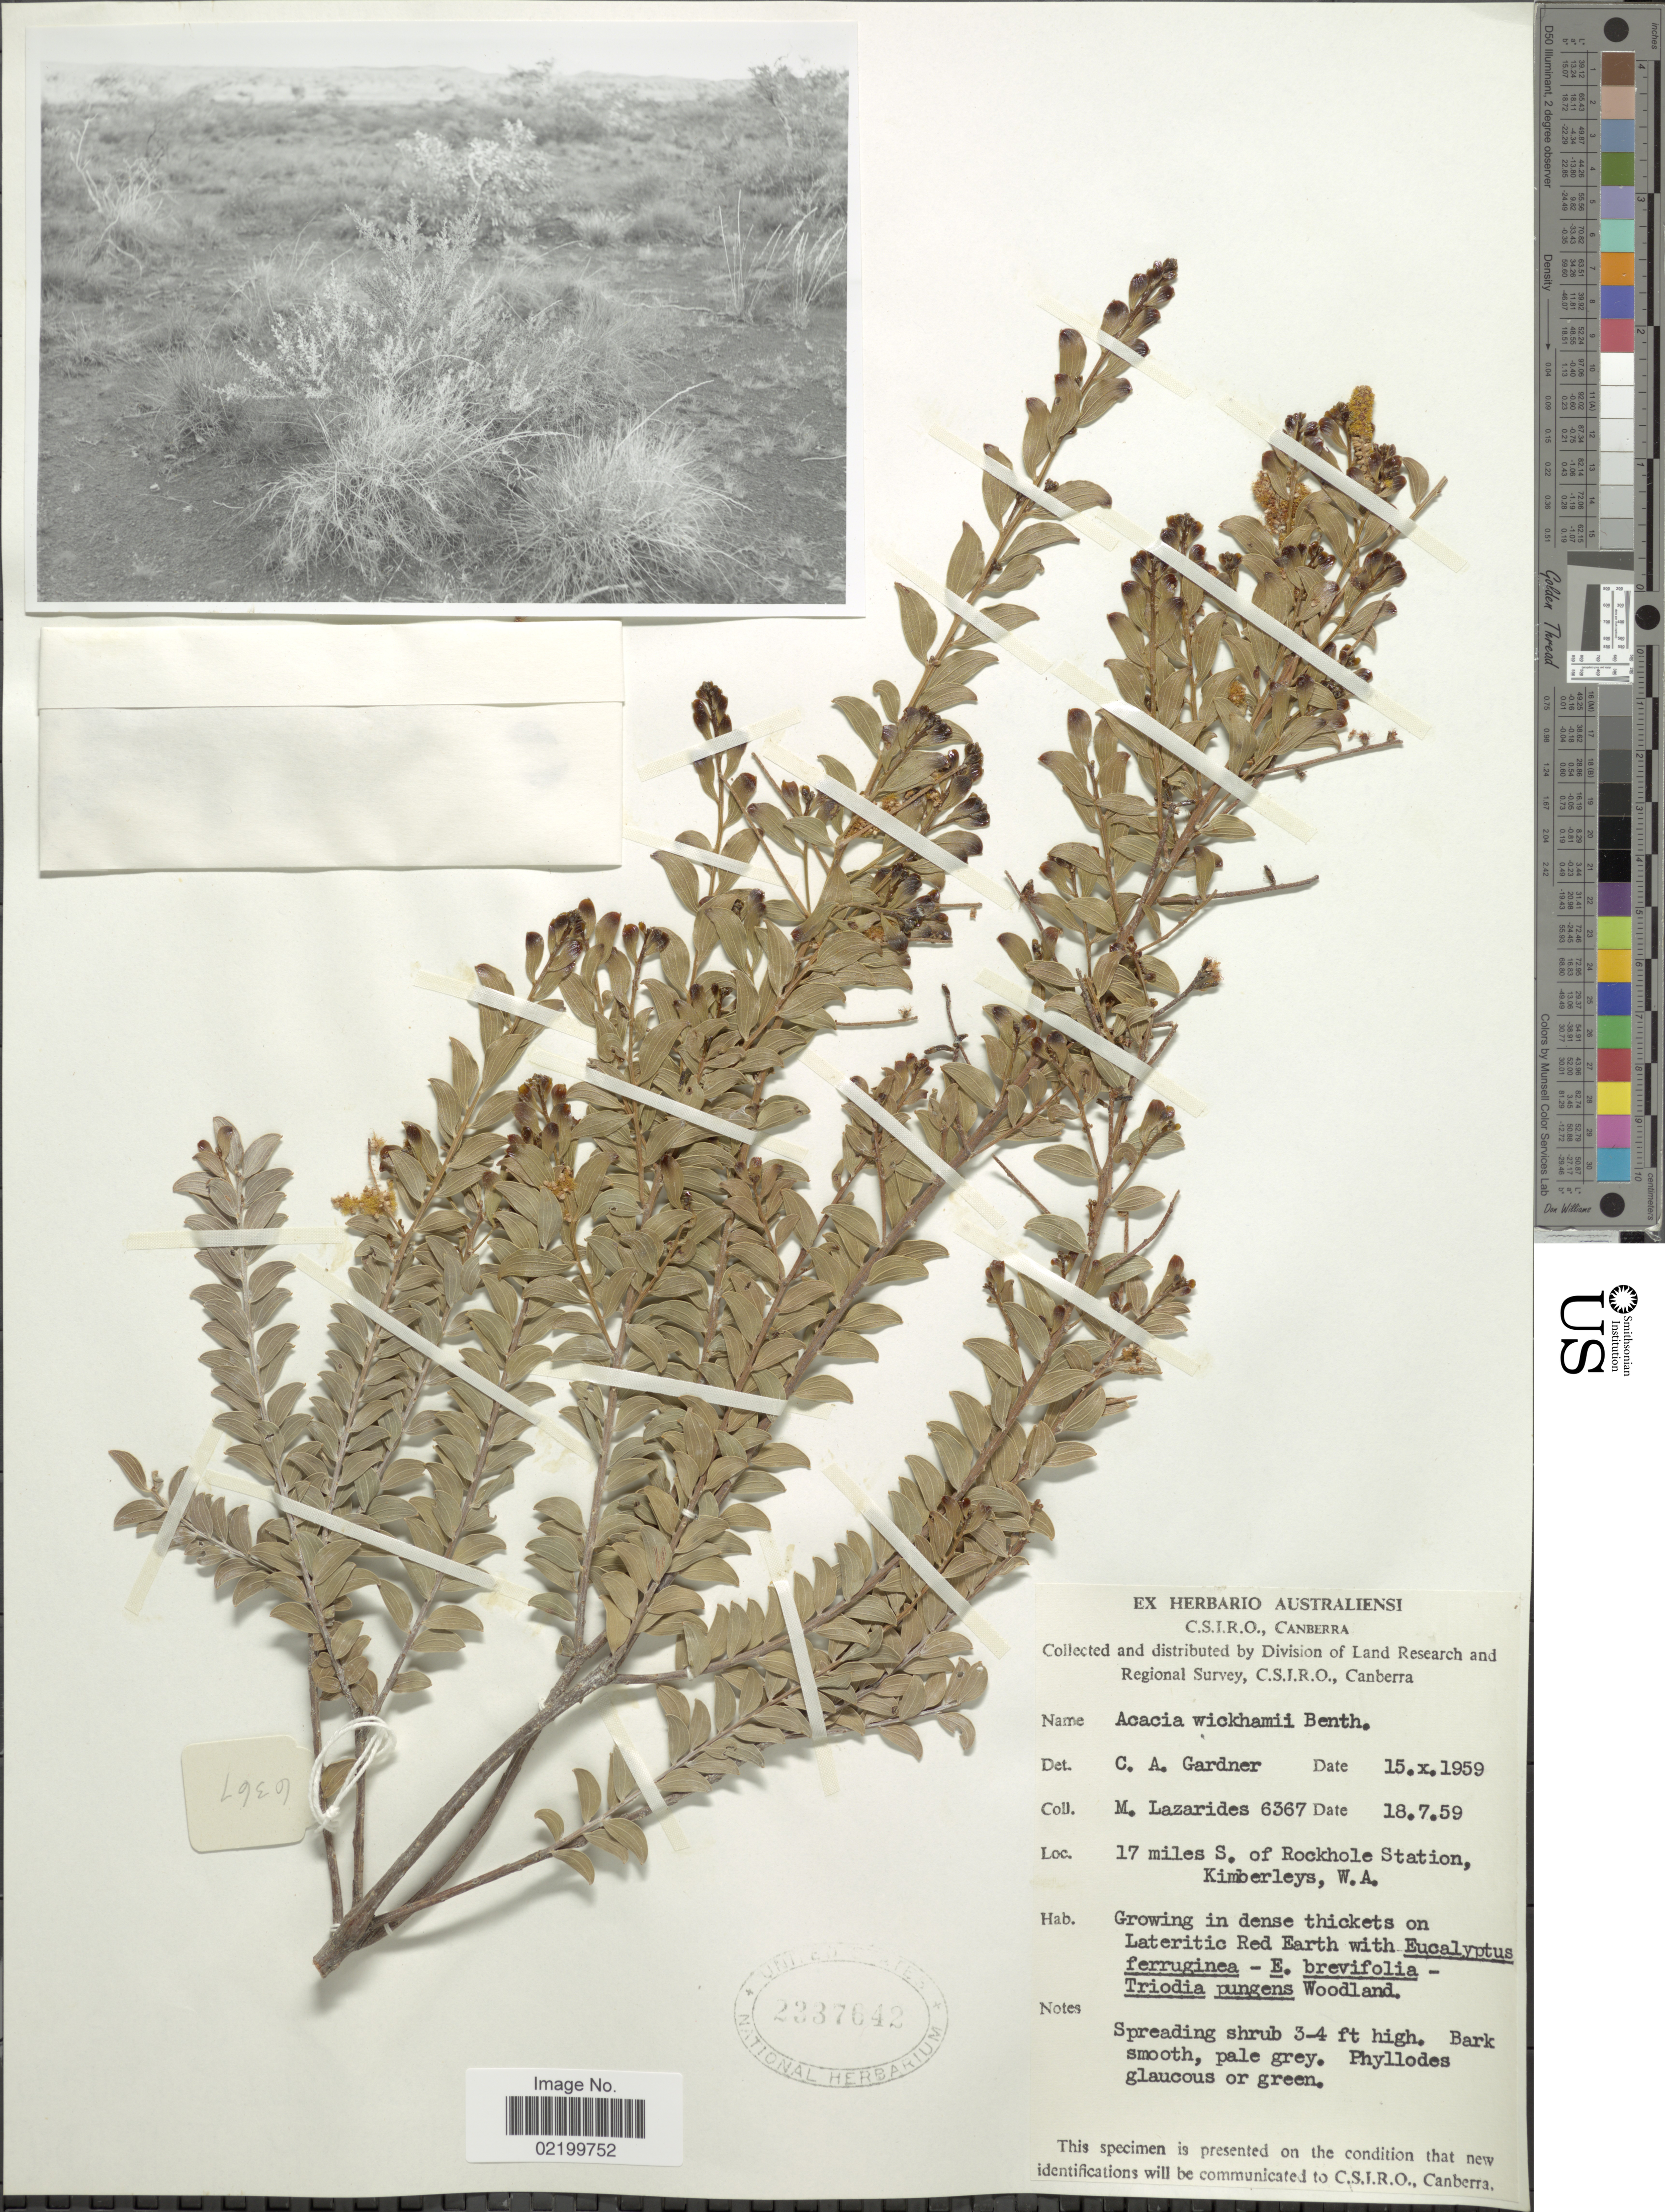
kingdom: Plantae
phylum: Tracheophyta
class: Magnoliopsida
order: Fabales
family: Fabaceae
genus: Acacia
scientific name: Acacia wickhami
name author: Benth.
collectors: M. Lazarides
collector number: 6367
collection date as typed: Transcribed d/m/y: 18/7/59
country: Australia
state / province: Western Australia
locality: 17 miles S. of Rockhole Station, Kimberleys, W.A.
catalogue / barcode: US 2337642